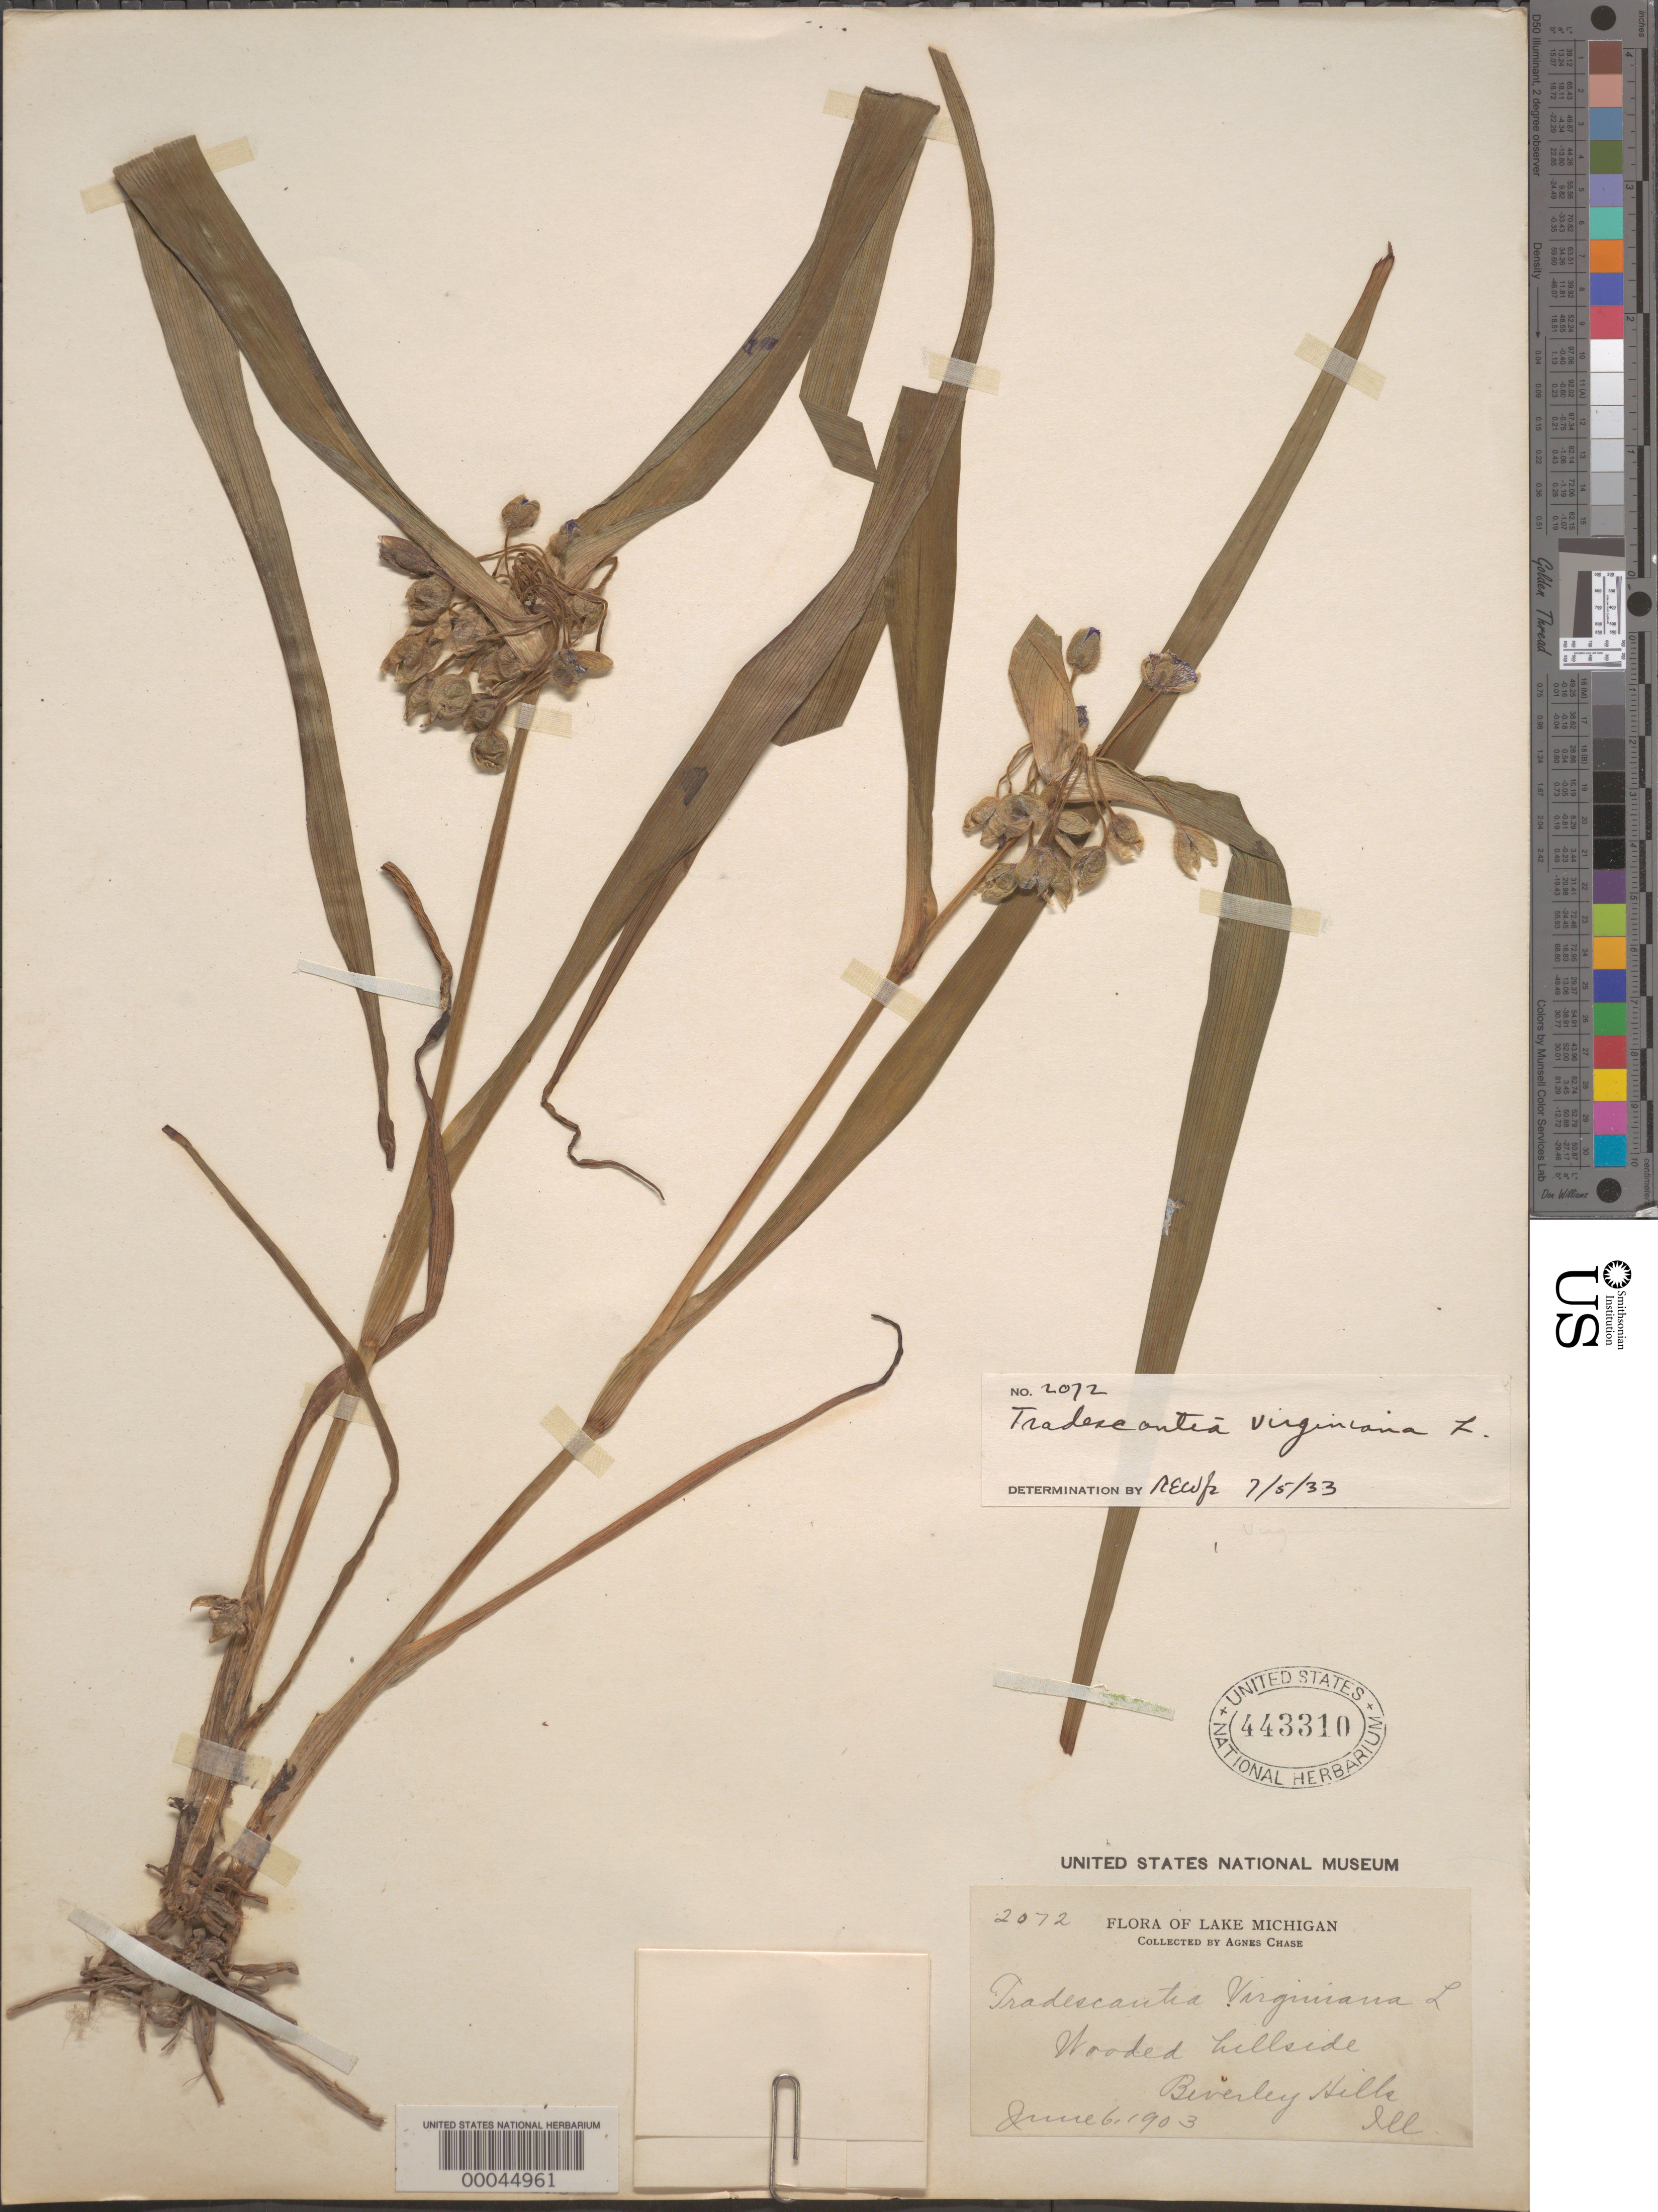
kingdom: Plantae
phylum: Tracheophyta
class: Liliopsida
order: Commelinales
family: Commelinaceae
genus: Tradescantia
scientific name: Tradescantia virginiana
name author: L.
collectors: A. Chase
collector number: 2072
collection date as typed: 06 Jun 1903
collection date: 1903-06-06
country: United States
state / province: Illinois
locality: Beverly hills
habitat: Wooded hillside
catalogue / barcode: US 443310